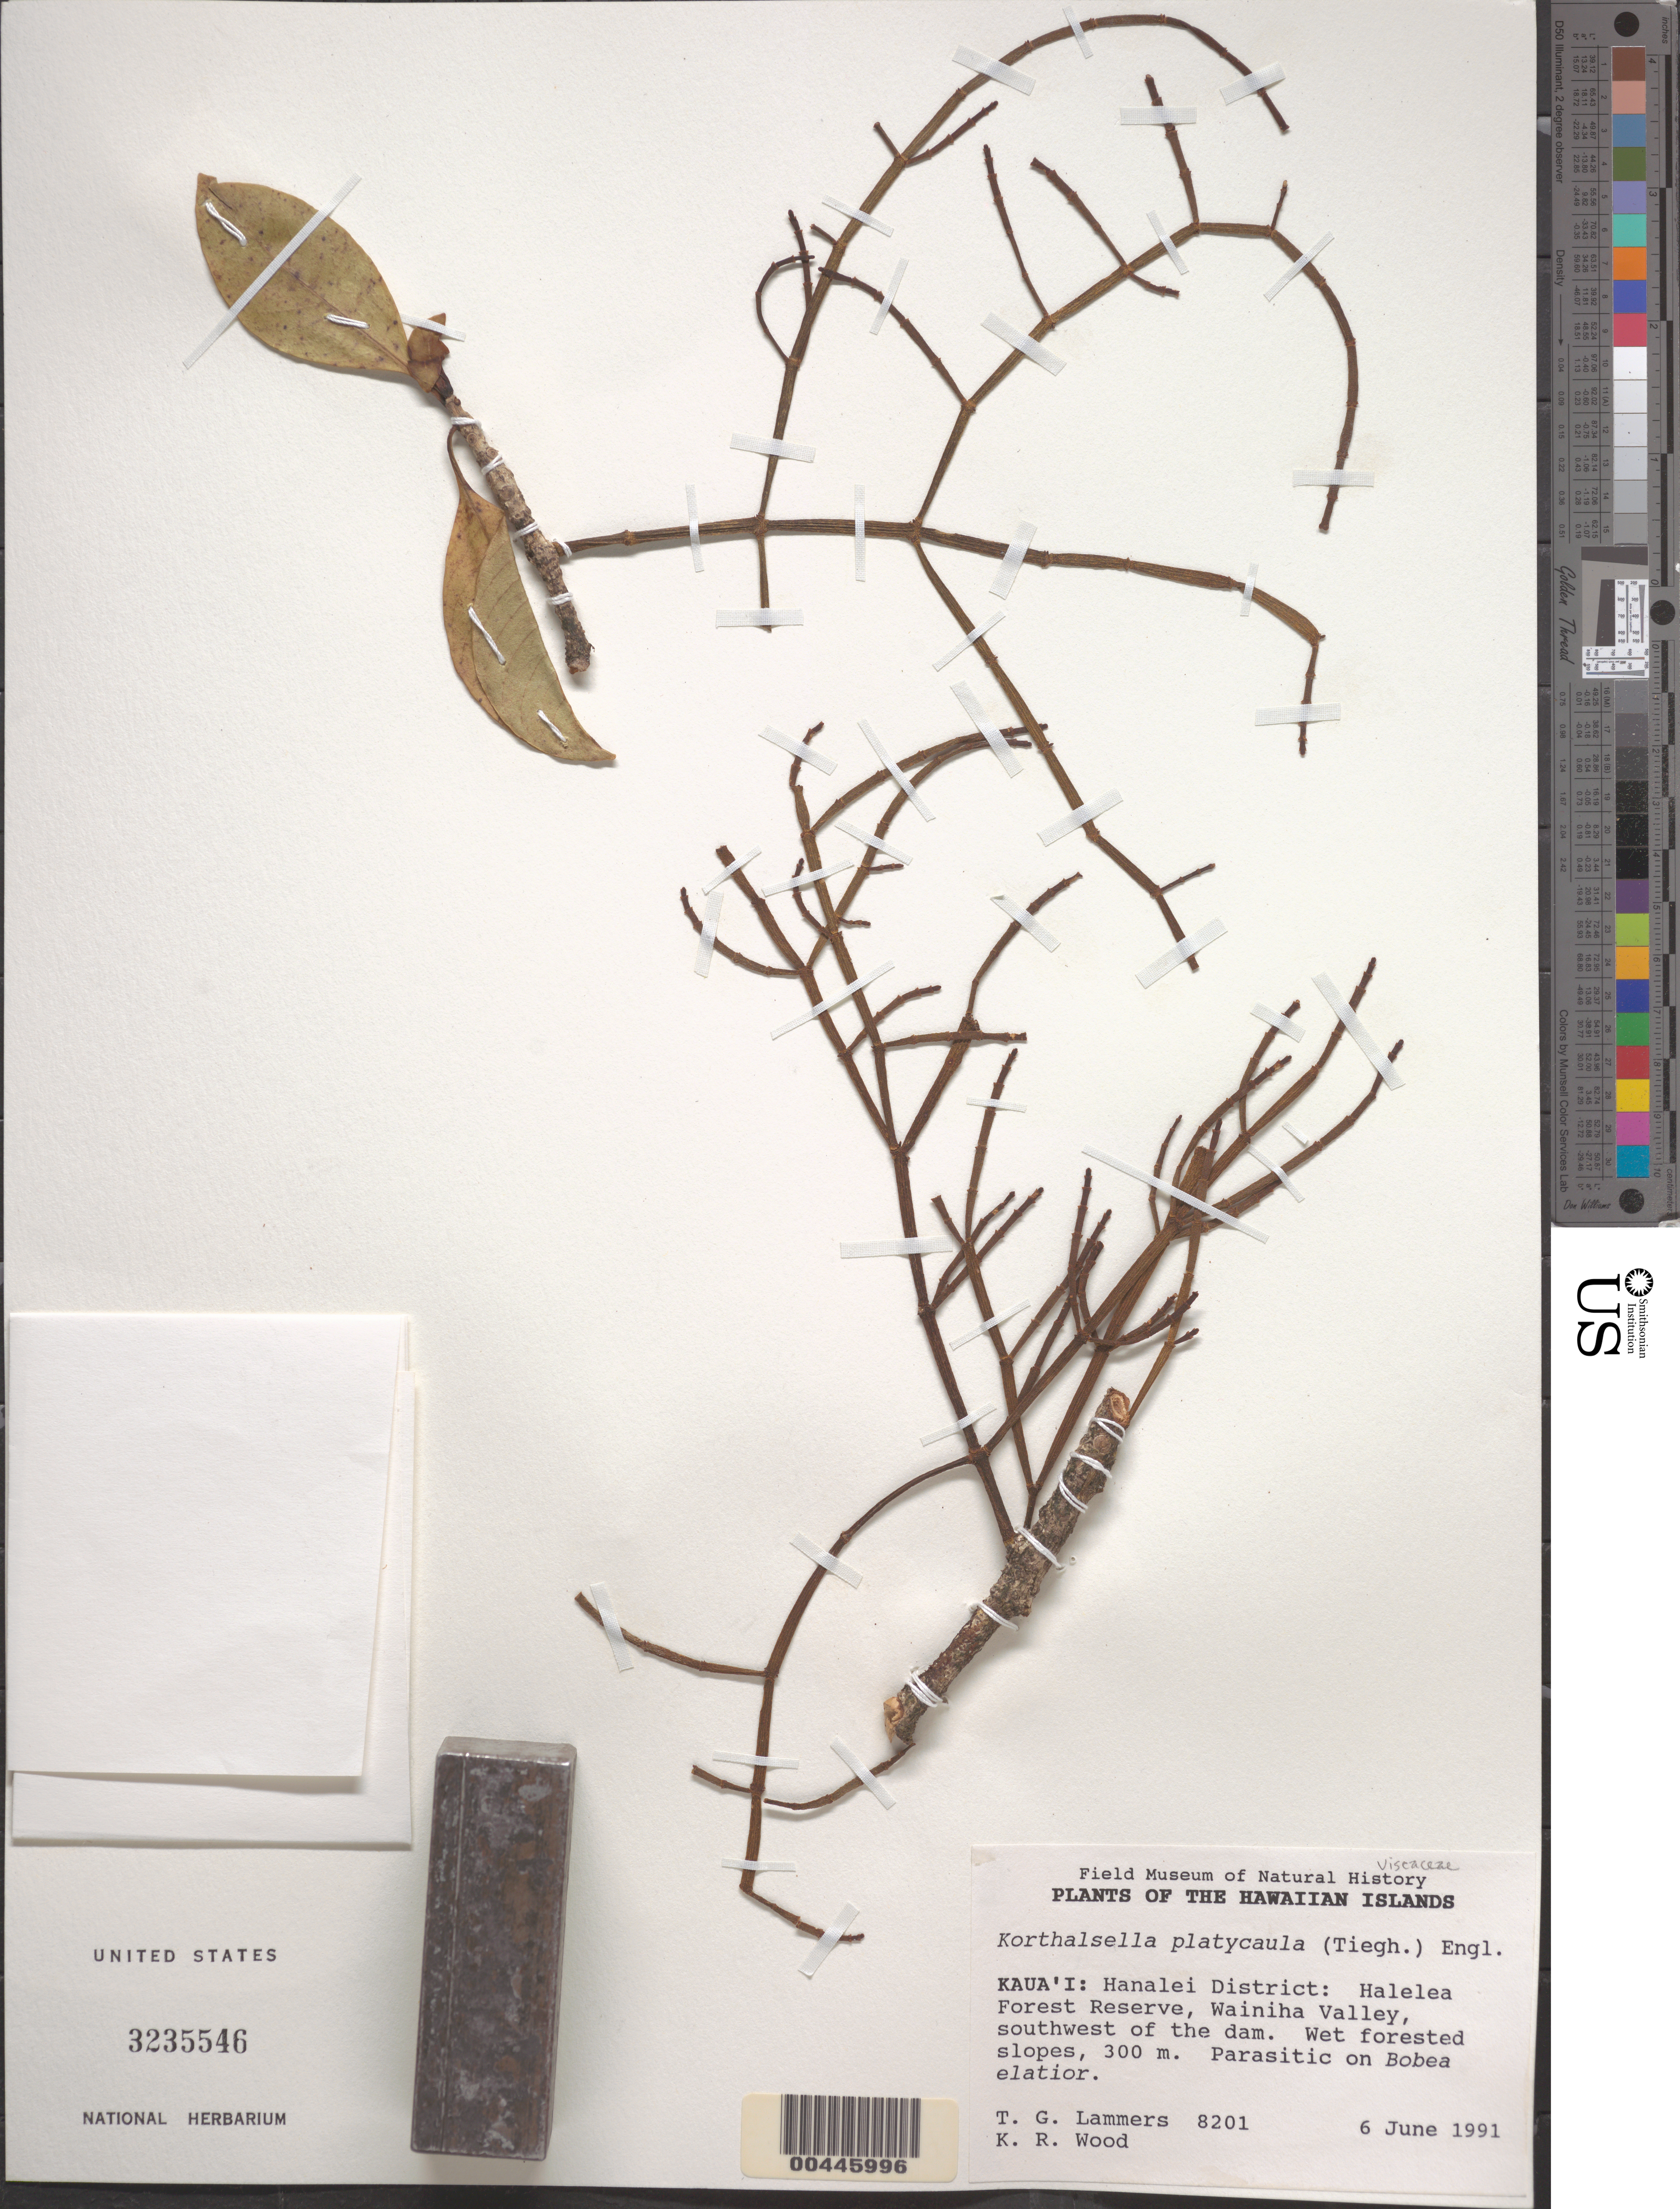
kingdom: Plantae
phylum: Tracheophyta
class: Magnoliopsida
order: Santalales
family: Viscaceae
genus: Korthalsella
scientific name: Korthalsella platycaula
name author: (Tiegh.) Engl.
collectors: T. G. Lammers & K. R. Wood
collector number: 8201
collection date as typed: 6 Jun 1991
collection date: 1991-06-06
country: United States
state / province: Hawaii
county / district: Kauai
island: Kaua'i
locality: Hanalei Dist., Halelea For Res, Wainiha Valley, SW of the dam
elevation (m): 300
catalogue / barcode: US 3235546